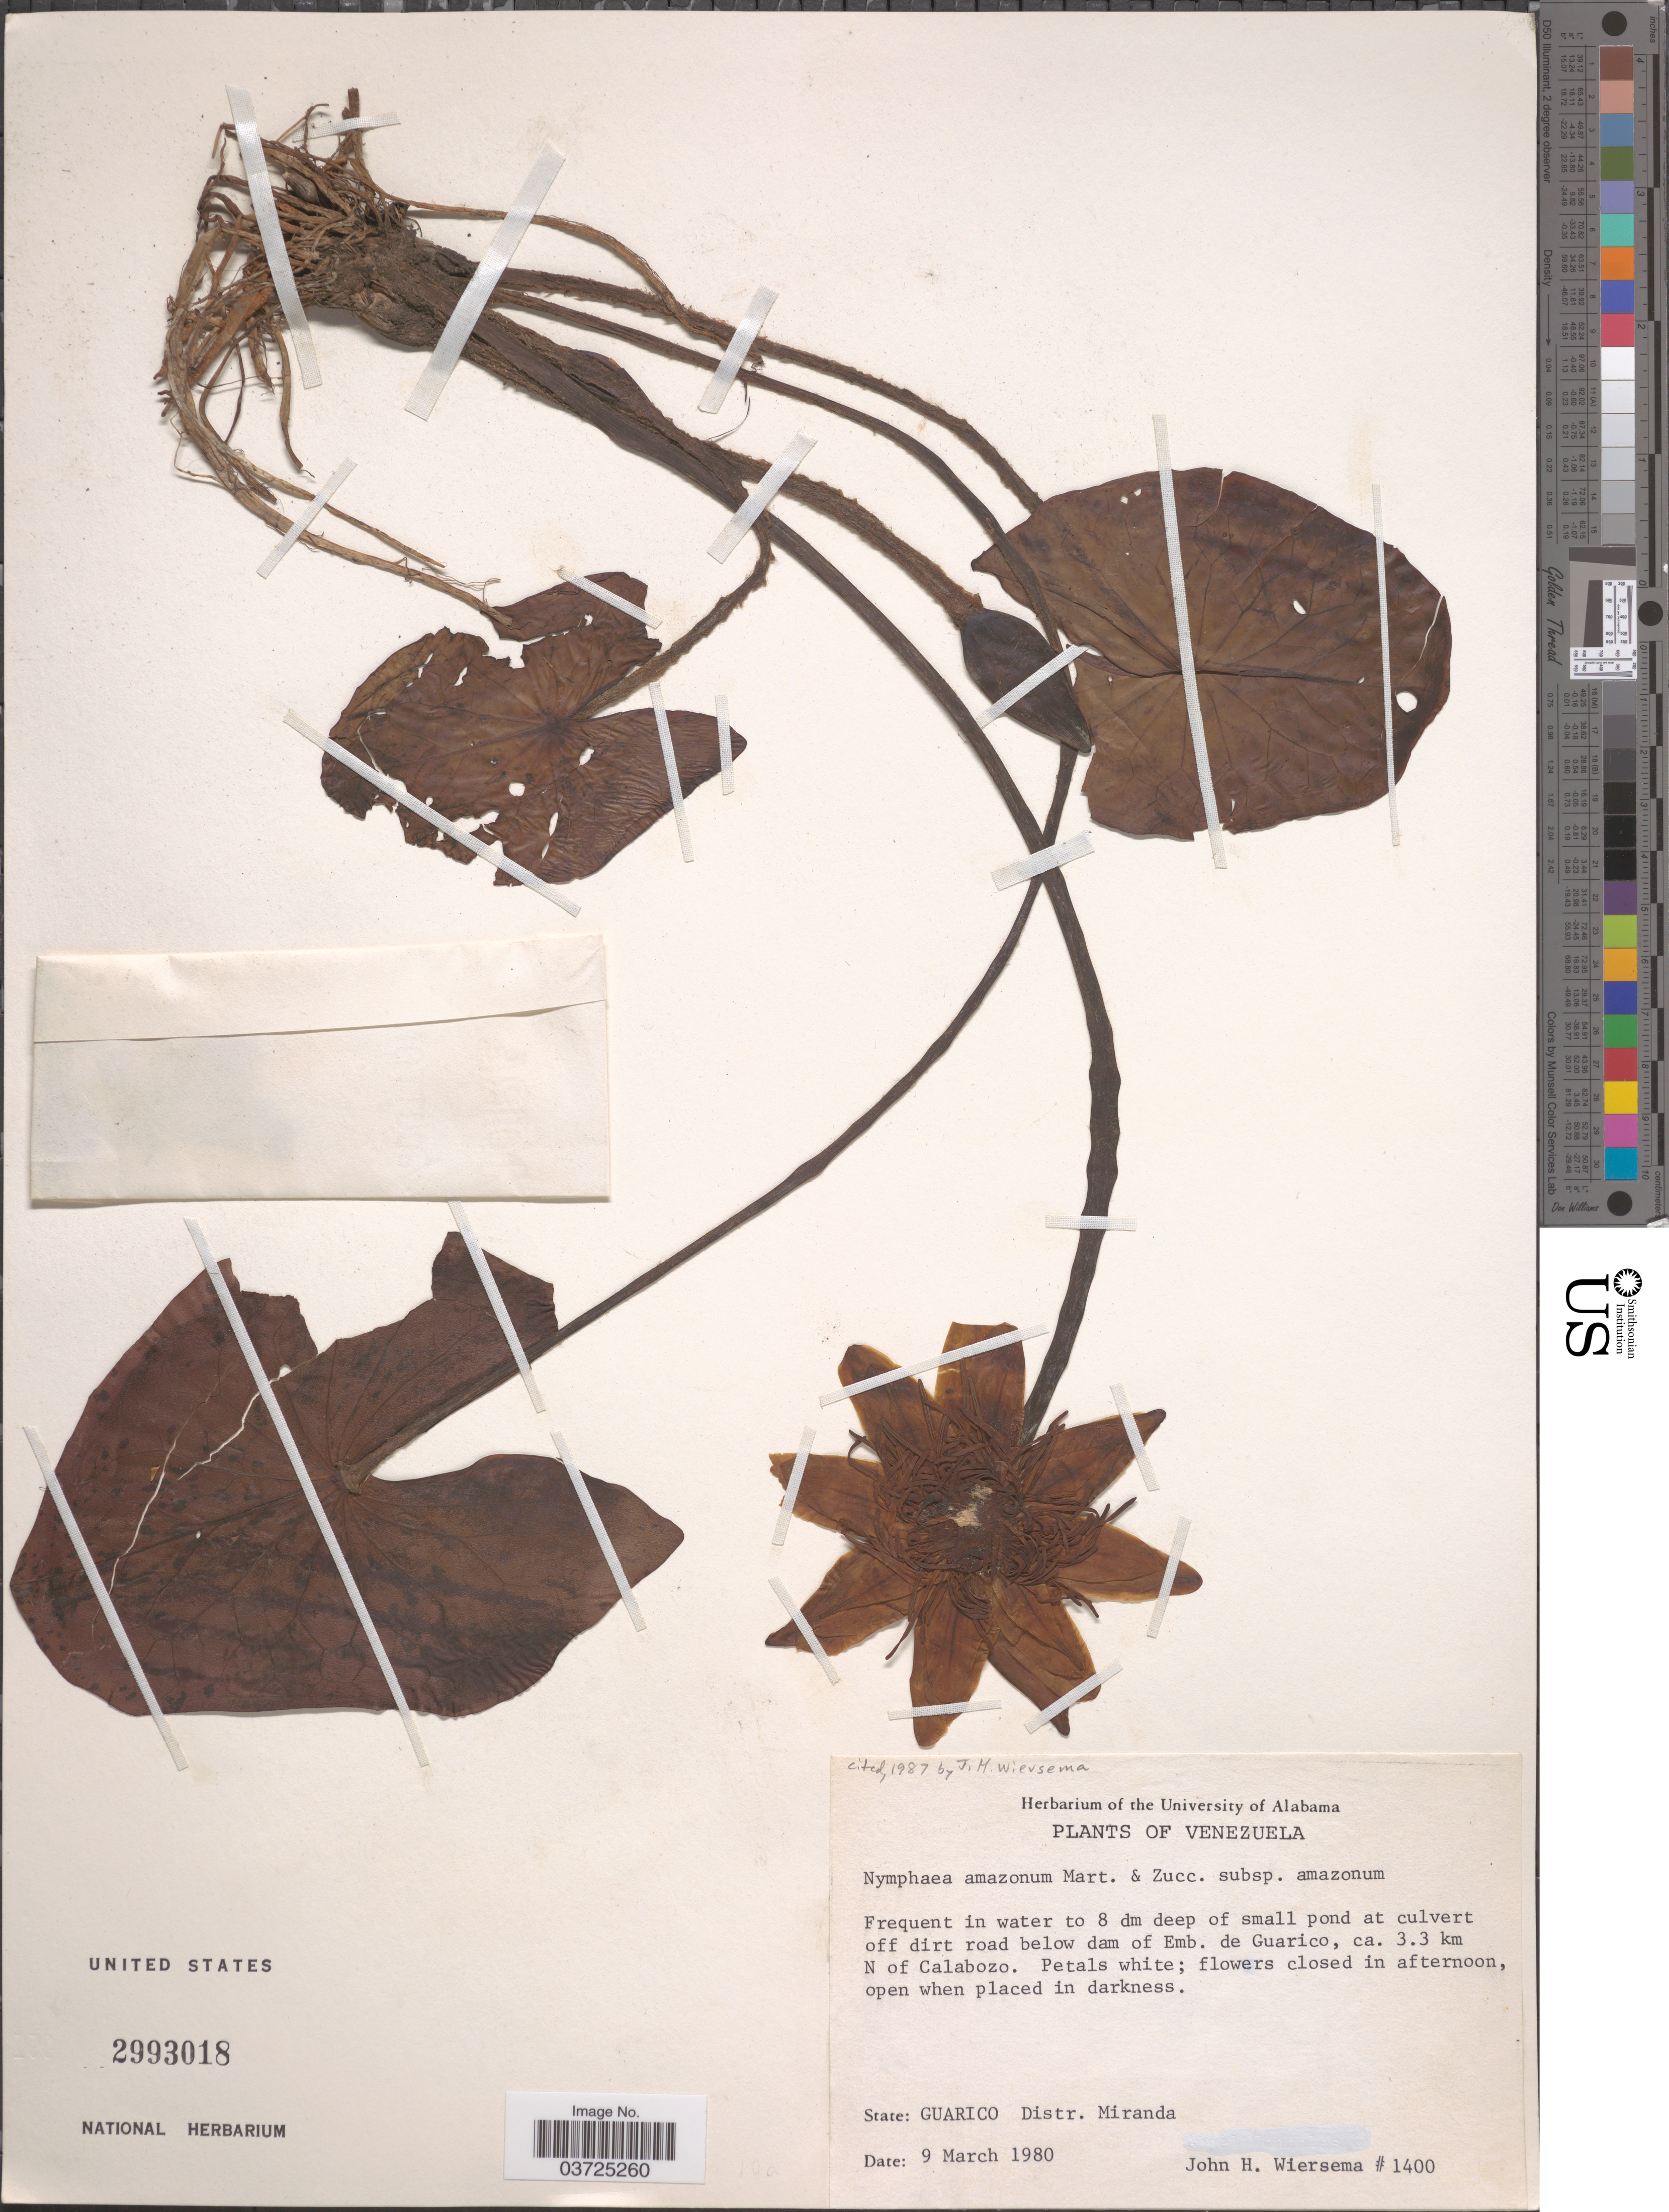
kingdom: Plantae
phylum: Tracheophyta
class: Magnoliopsida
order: Nymphaeales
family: Nymphaeaceae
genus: Nymphaea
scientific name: Nymphaea amazonum subsp. amazonum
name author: Mart. & Zucc.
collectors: J. H. Wiersema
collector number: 1400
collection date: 1980-03-09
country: Venezuela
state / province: Guarico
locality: At culvert off dirt road below dam of Emb. de Guarico, c.a. 3.3 km N of Calabozo. Distr. Miranda.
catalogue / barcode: US 2993018